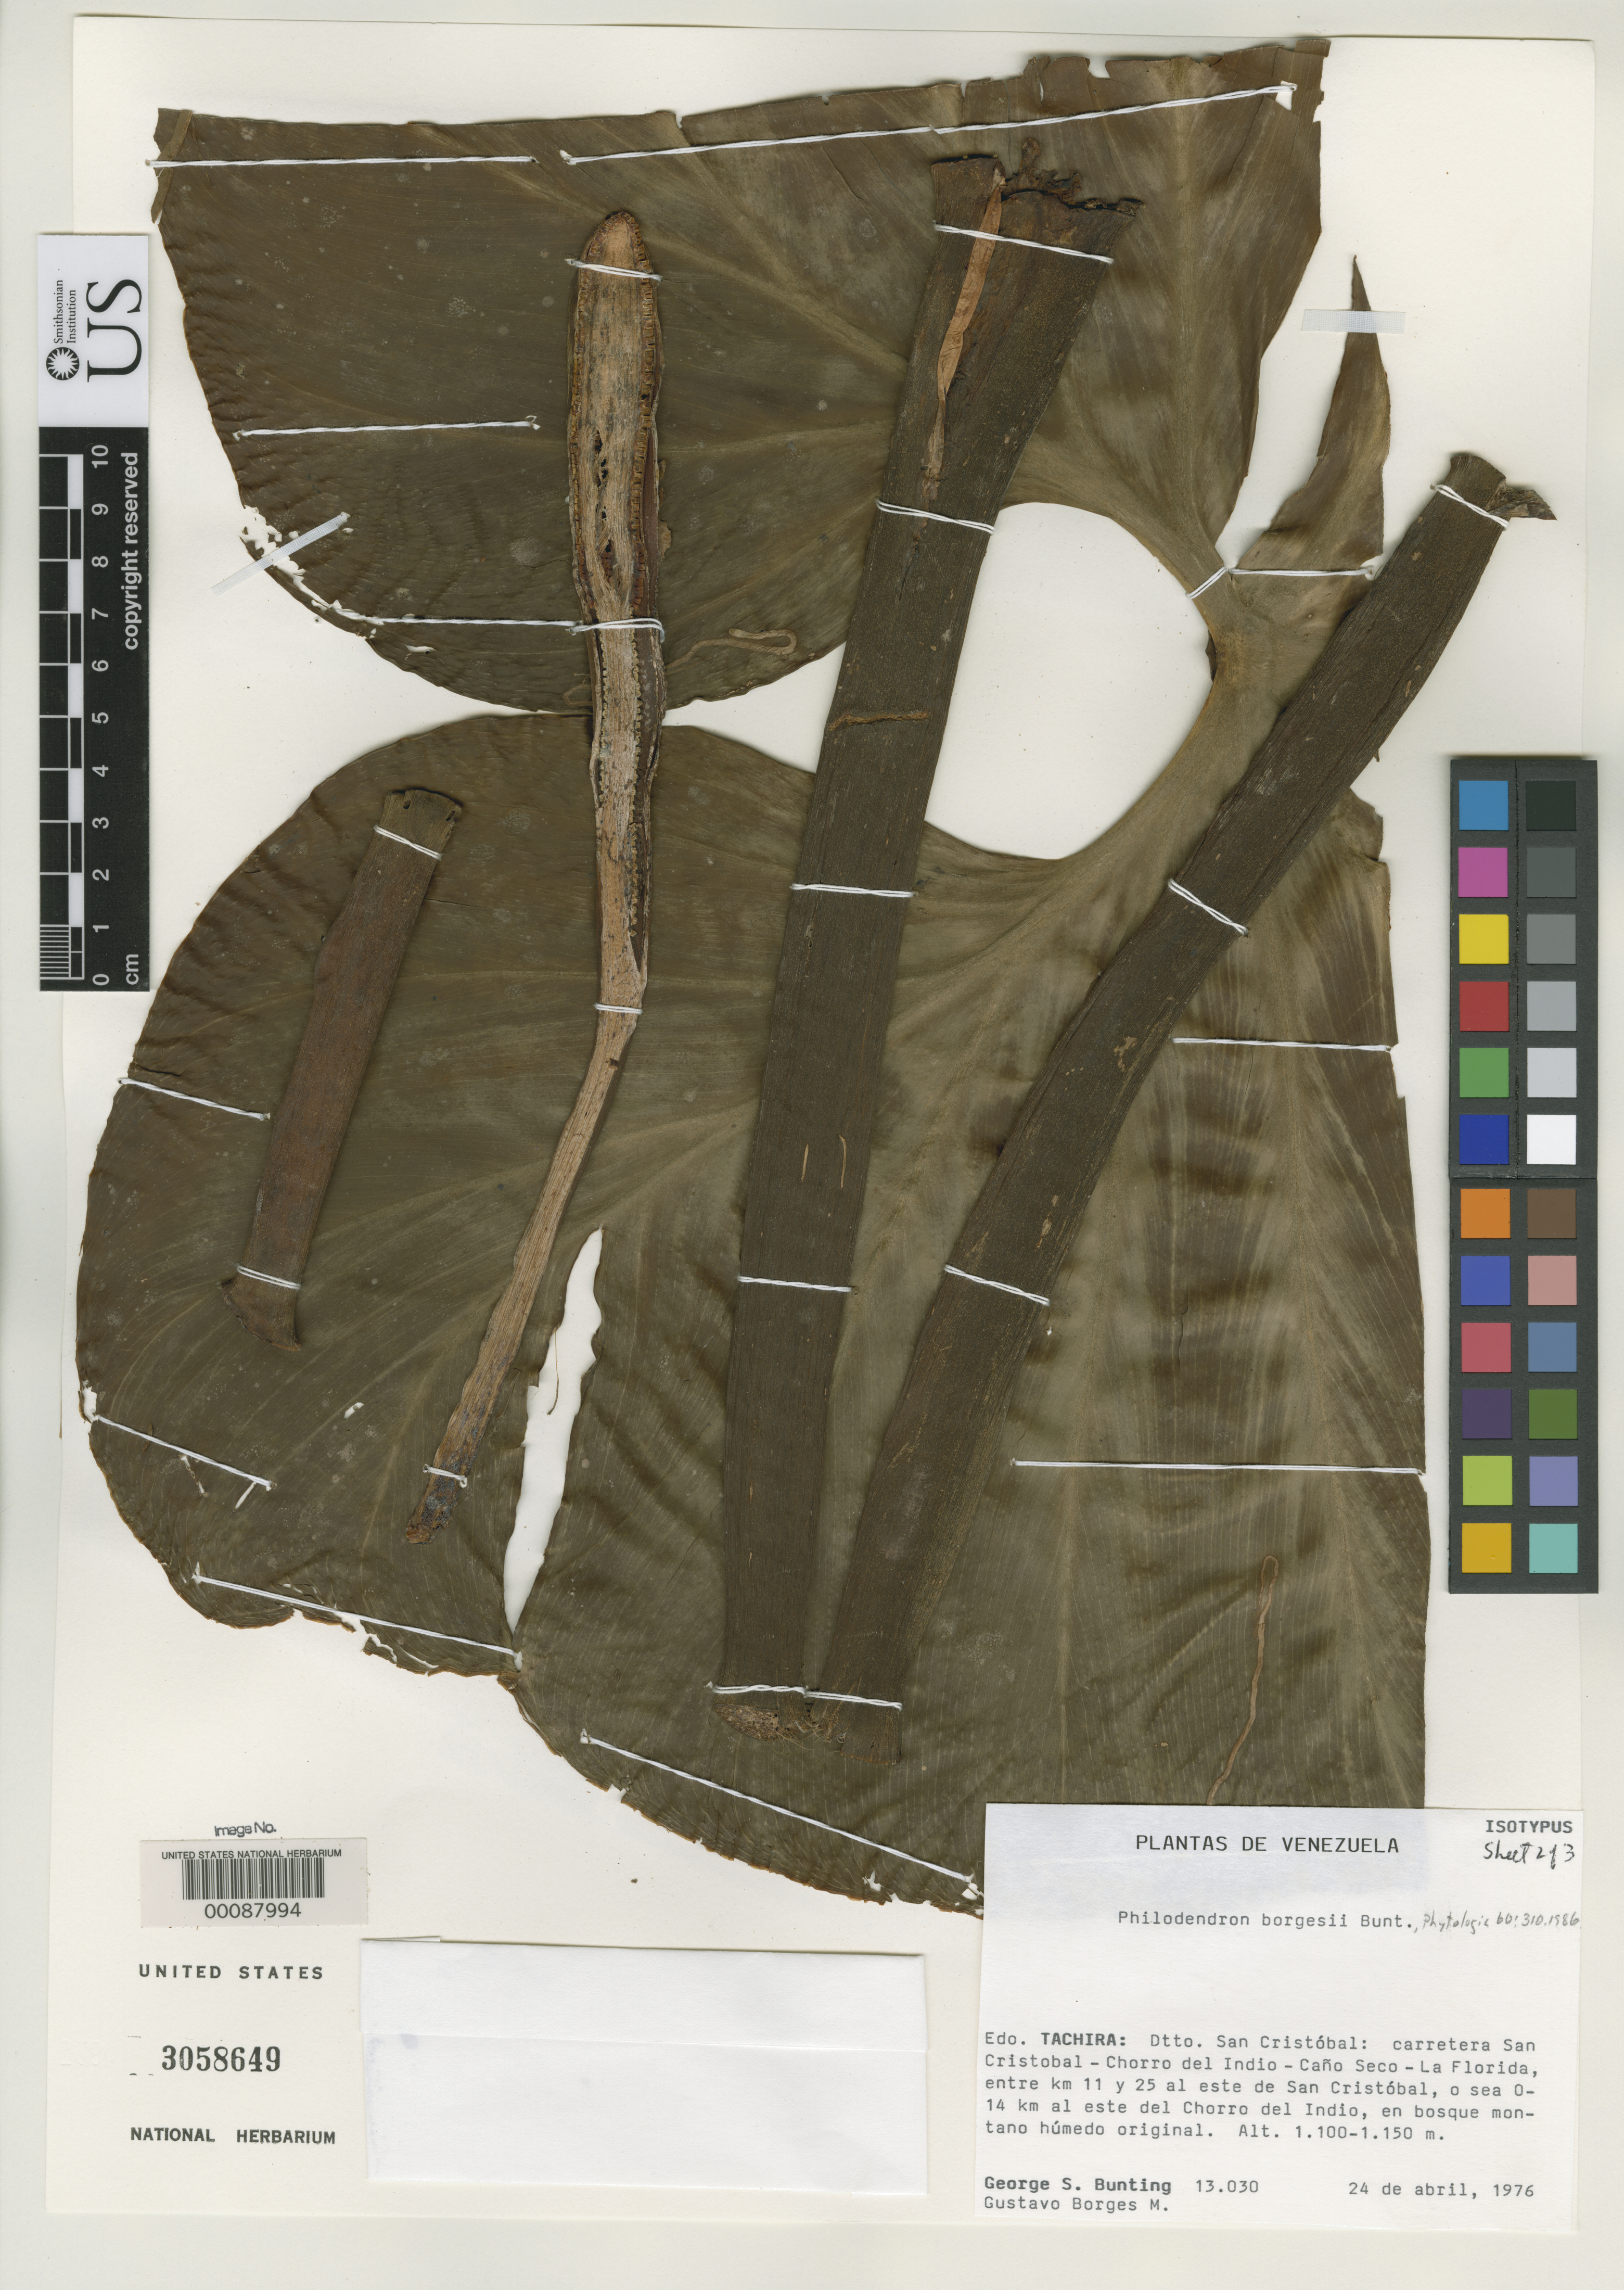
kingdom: Plantae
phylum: Tracheophyta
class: Liliopsida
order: Alismatales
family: Araceae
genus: Philodendron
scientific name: Philodendron borgesii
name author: G.S. Bunting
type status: Isotype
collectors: G. S. Bunting & G. Borges-M.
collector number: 13030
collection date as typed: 24 Apr 1976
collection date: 1976-04-24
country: Venezuela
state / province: Tachira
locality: Between 11 and 25 km E of San Cristobal, 14 km E of Chorro del Indio.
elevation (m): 1100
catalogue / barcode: US 3058649